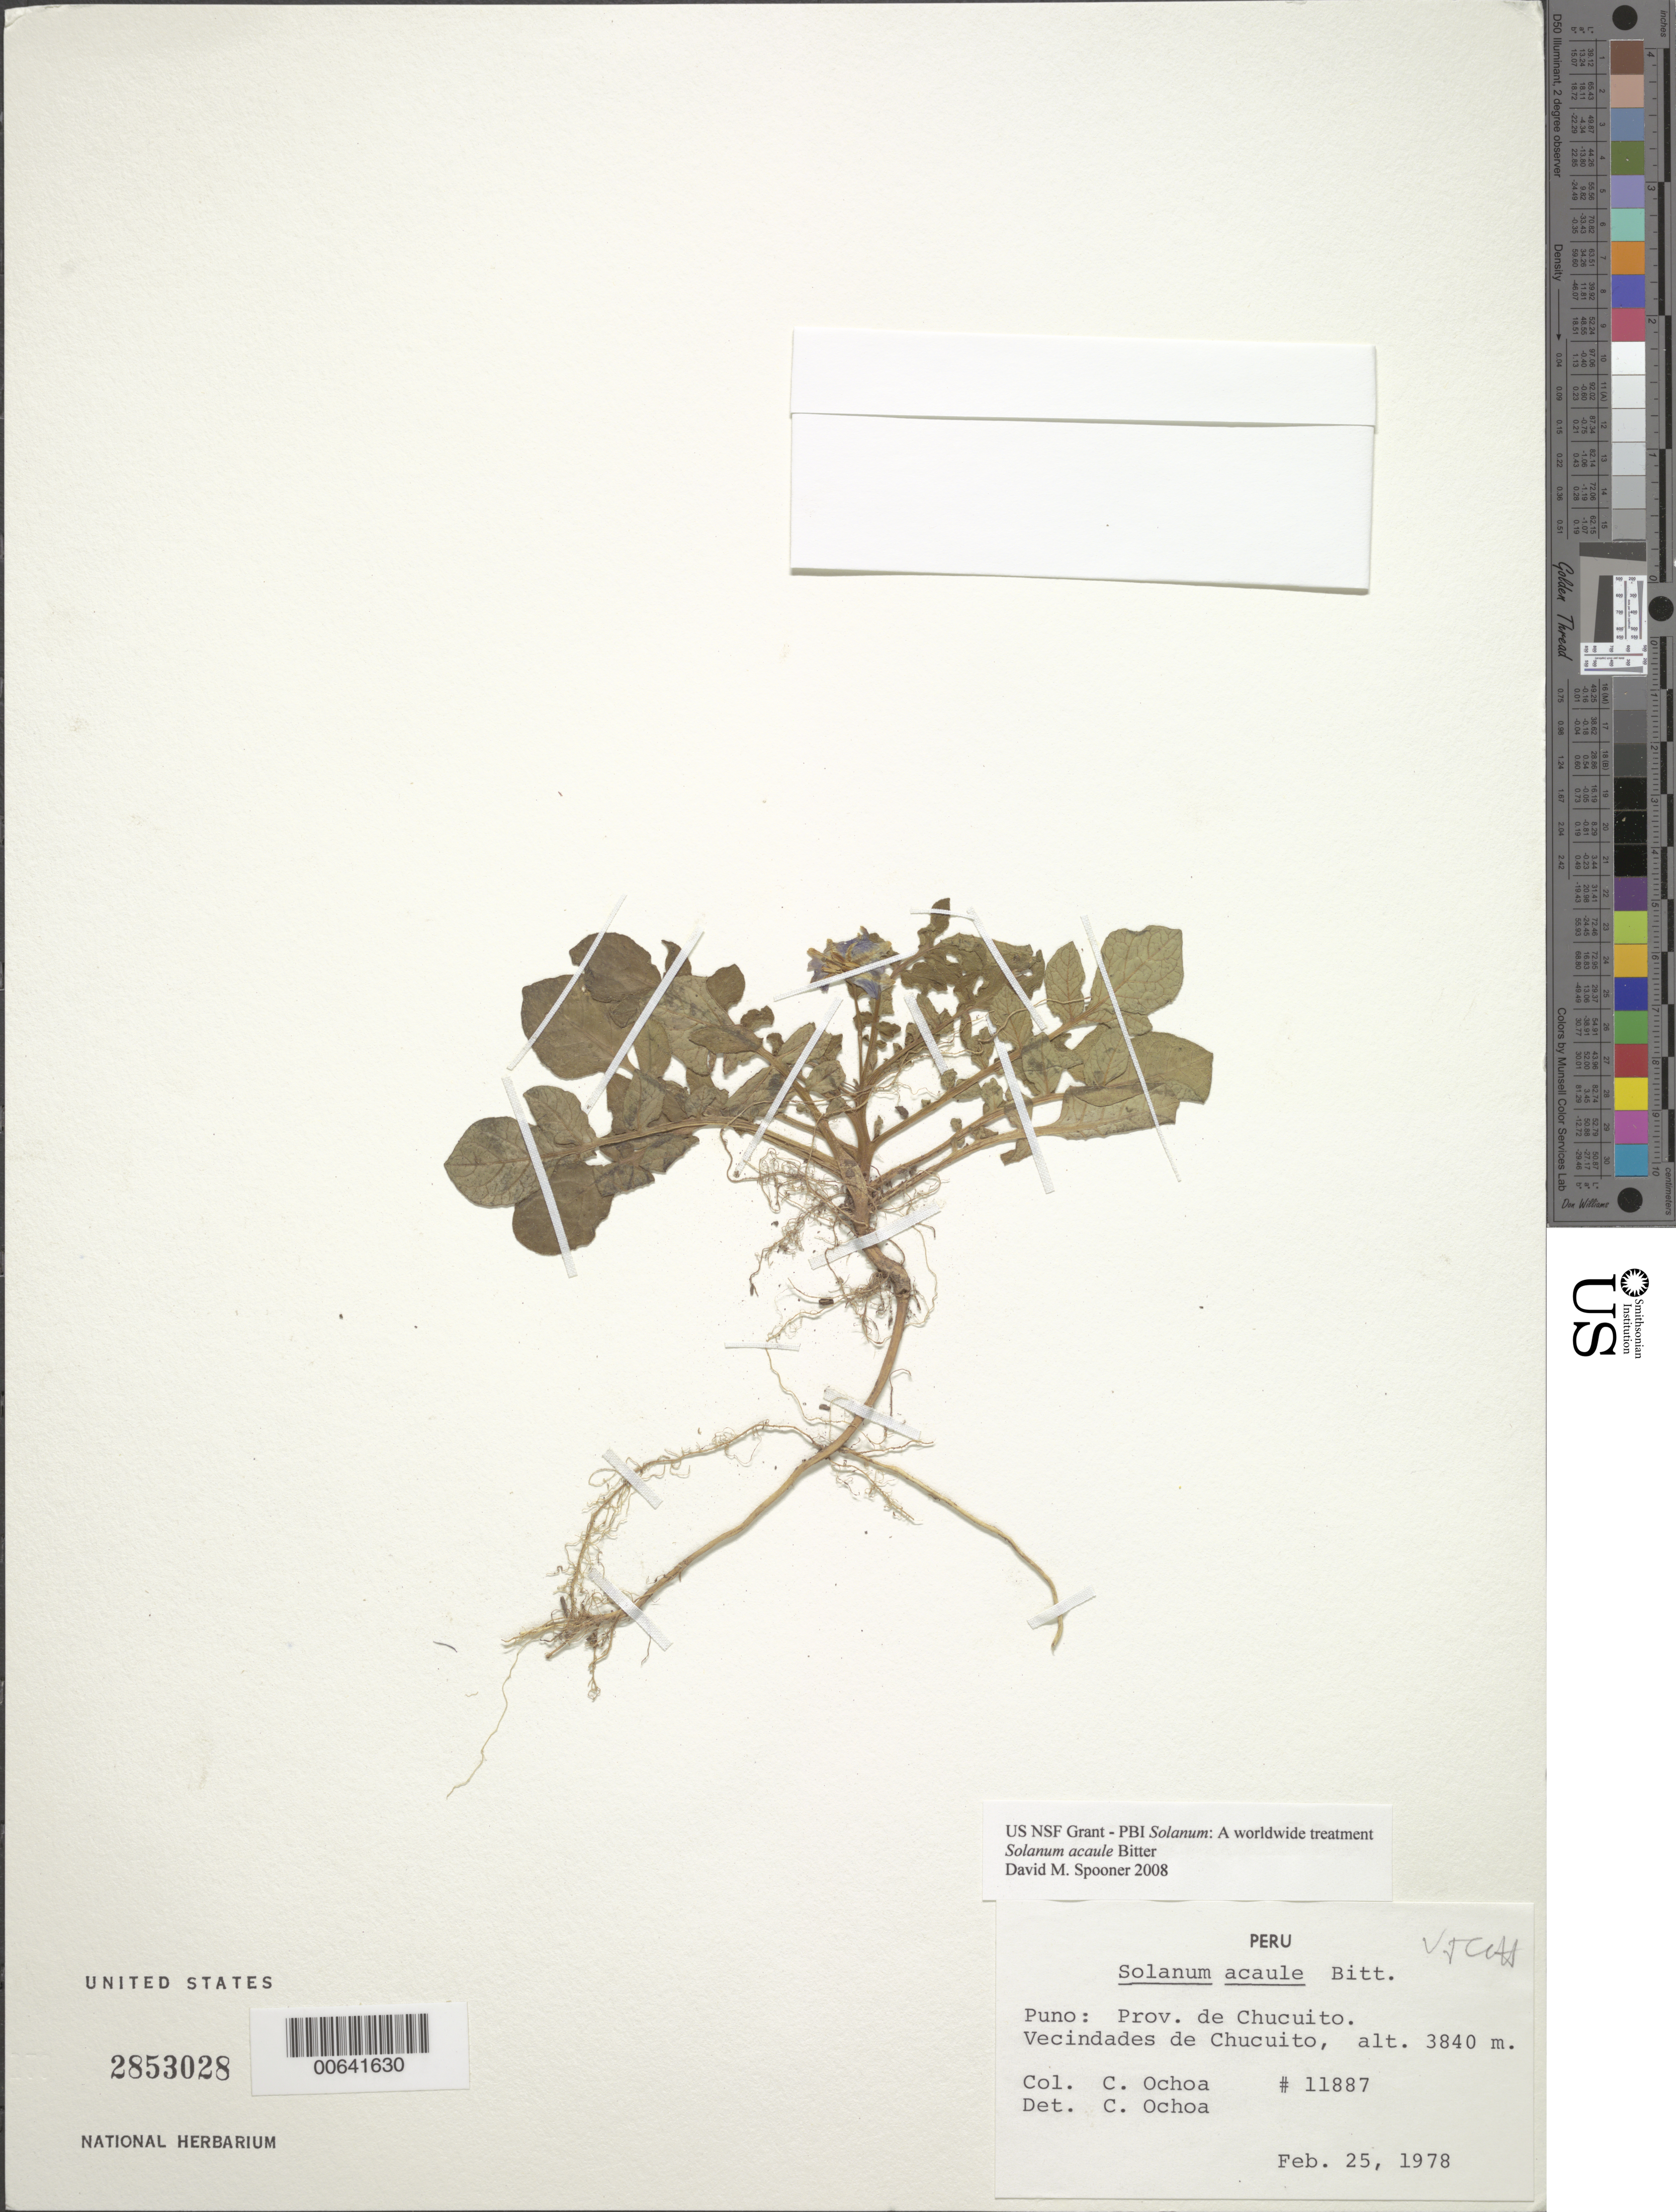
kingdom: Plantae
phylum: Tracheophyta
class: Magnoliopsida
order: Solanales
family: Solanaceae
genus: Solanum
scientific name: Solanum acaule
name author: Bitter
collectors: C. Ochoa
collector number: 11887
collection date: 1978-02-25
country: Peru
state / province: Puno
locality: Prov. de Chucuito. Vecindades de Chucuito.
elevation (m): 3840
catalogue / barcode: US 2853028